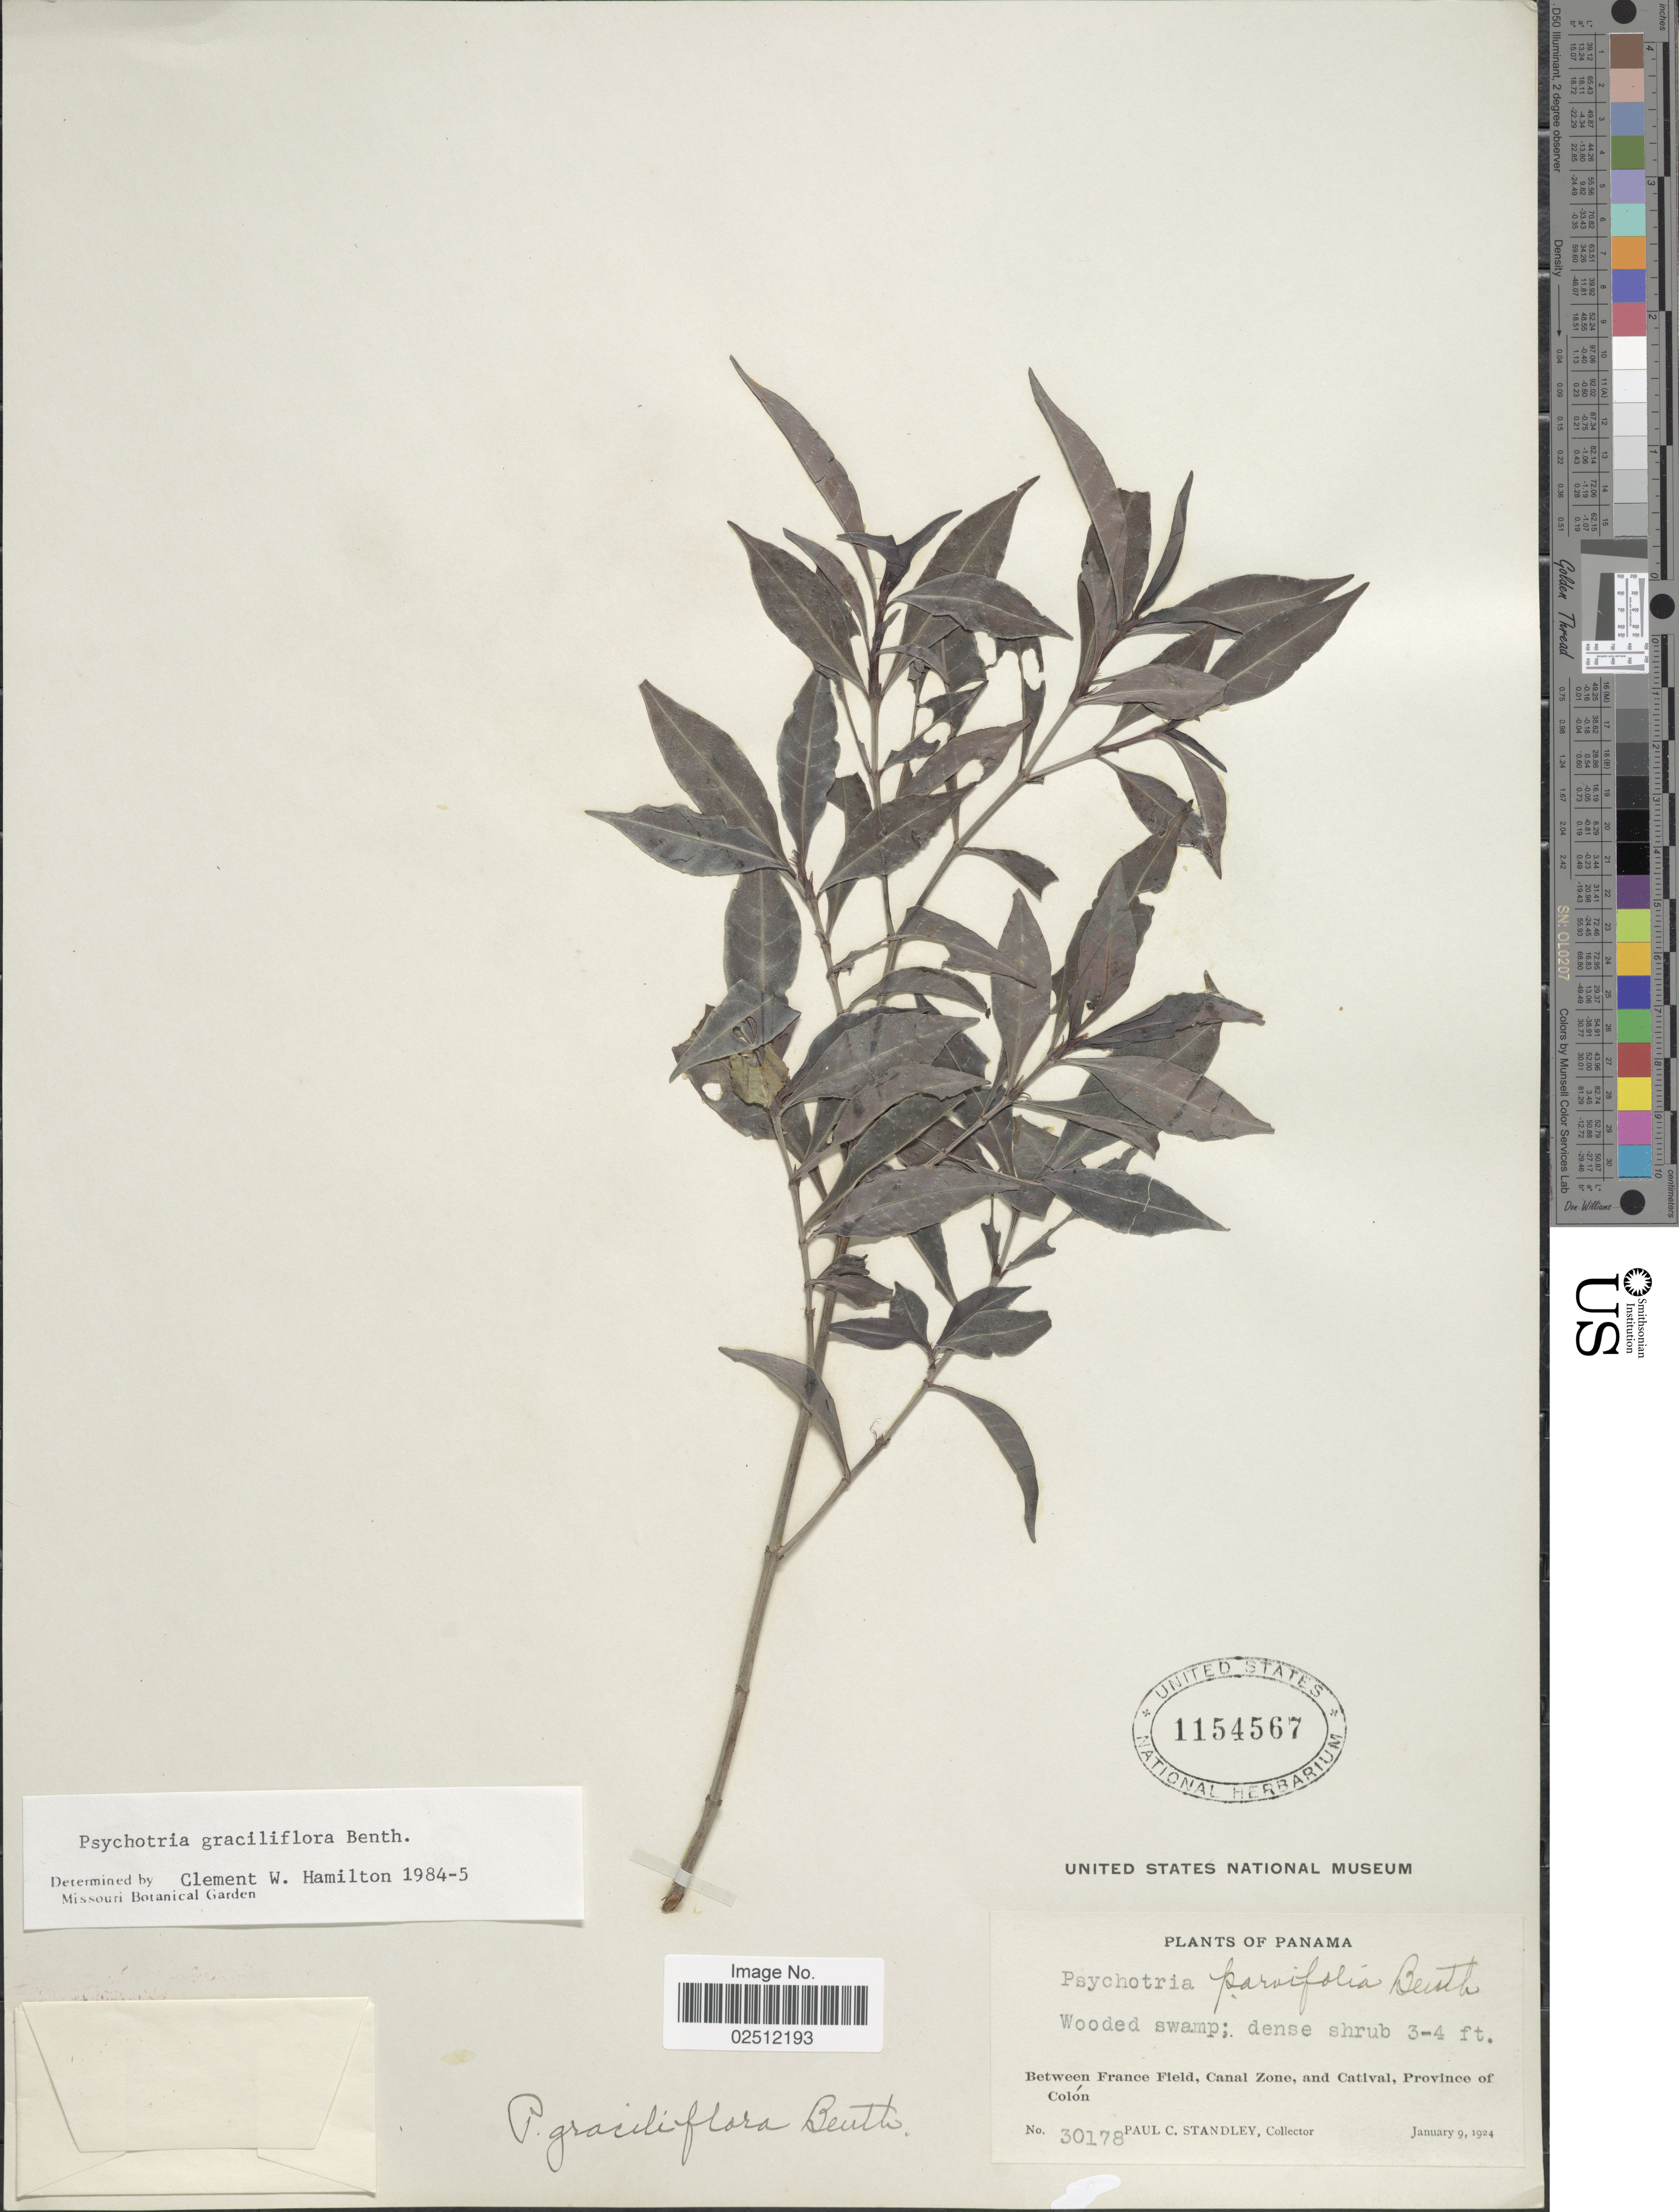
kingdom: Plantae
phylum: Tracheophyta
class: Magnoliopsida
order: Gentianales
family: Rubiaceae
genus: Psychotria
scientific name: Psychotria graciliflora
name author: Benth.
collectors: P. C. Standley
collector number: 30178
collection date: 1924-01-09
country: Panama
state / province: Colón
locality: Wooded swamp; Between France Field, Canal Zone, and Catival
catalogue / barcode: US 1154567